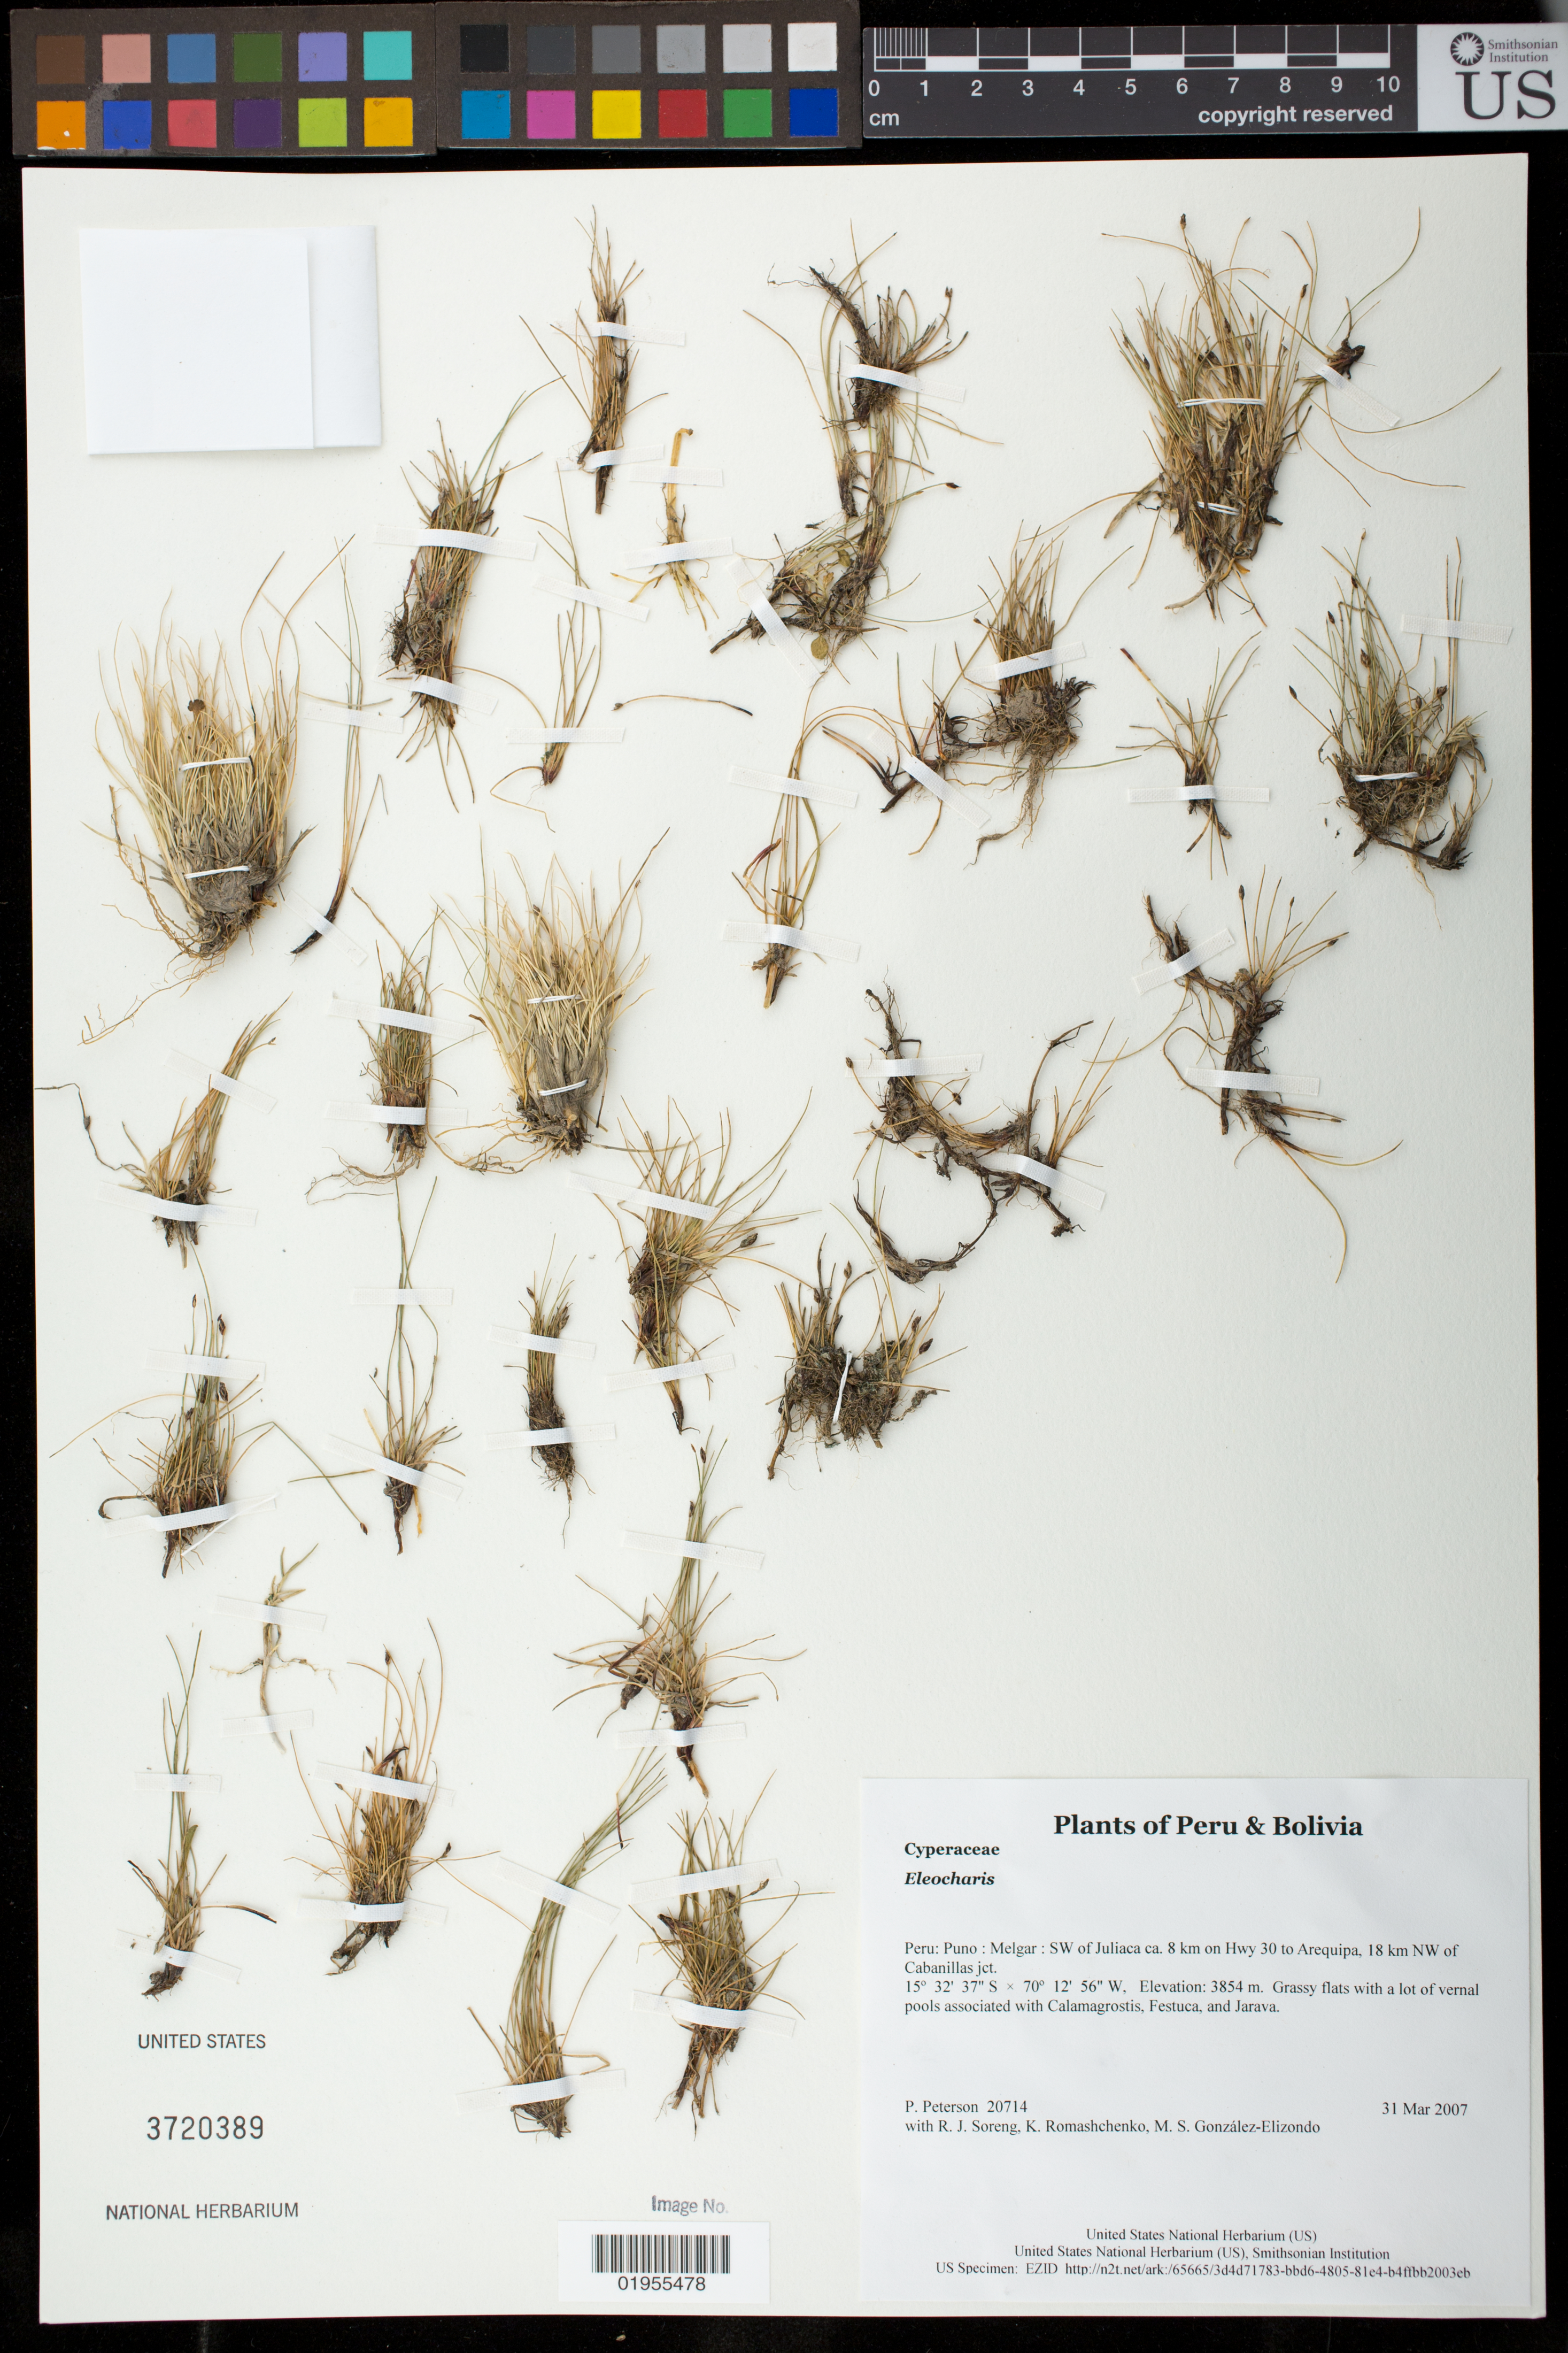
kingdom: Plantae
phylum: Tracheophyta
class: Liliopsida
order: Poales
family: Cyperaceae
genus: Eleocharis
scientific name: Eleocharis sp.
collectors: P. M. Peterson, R. J. Soreng, K. Romashchenko & M. S. González-Elizondo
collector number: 20714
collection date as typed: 31 Mar 2007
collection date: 2007-03-31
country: Peru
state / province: Puno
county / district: Melgar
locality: SW of Juliaca ca. 8 km on Hwy 30 to Arequipa, 18 km NW of Cabanillas jct.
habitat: Grassy flats with a lot of vernal pools associated with Calamagrostis, Festuca, and Jarava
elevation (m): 3854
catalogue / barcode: US 3720389